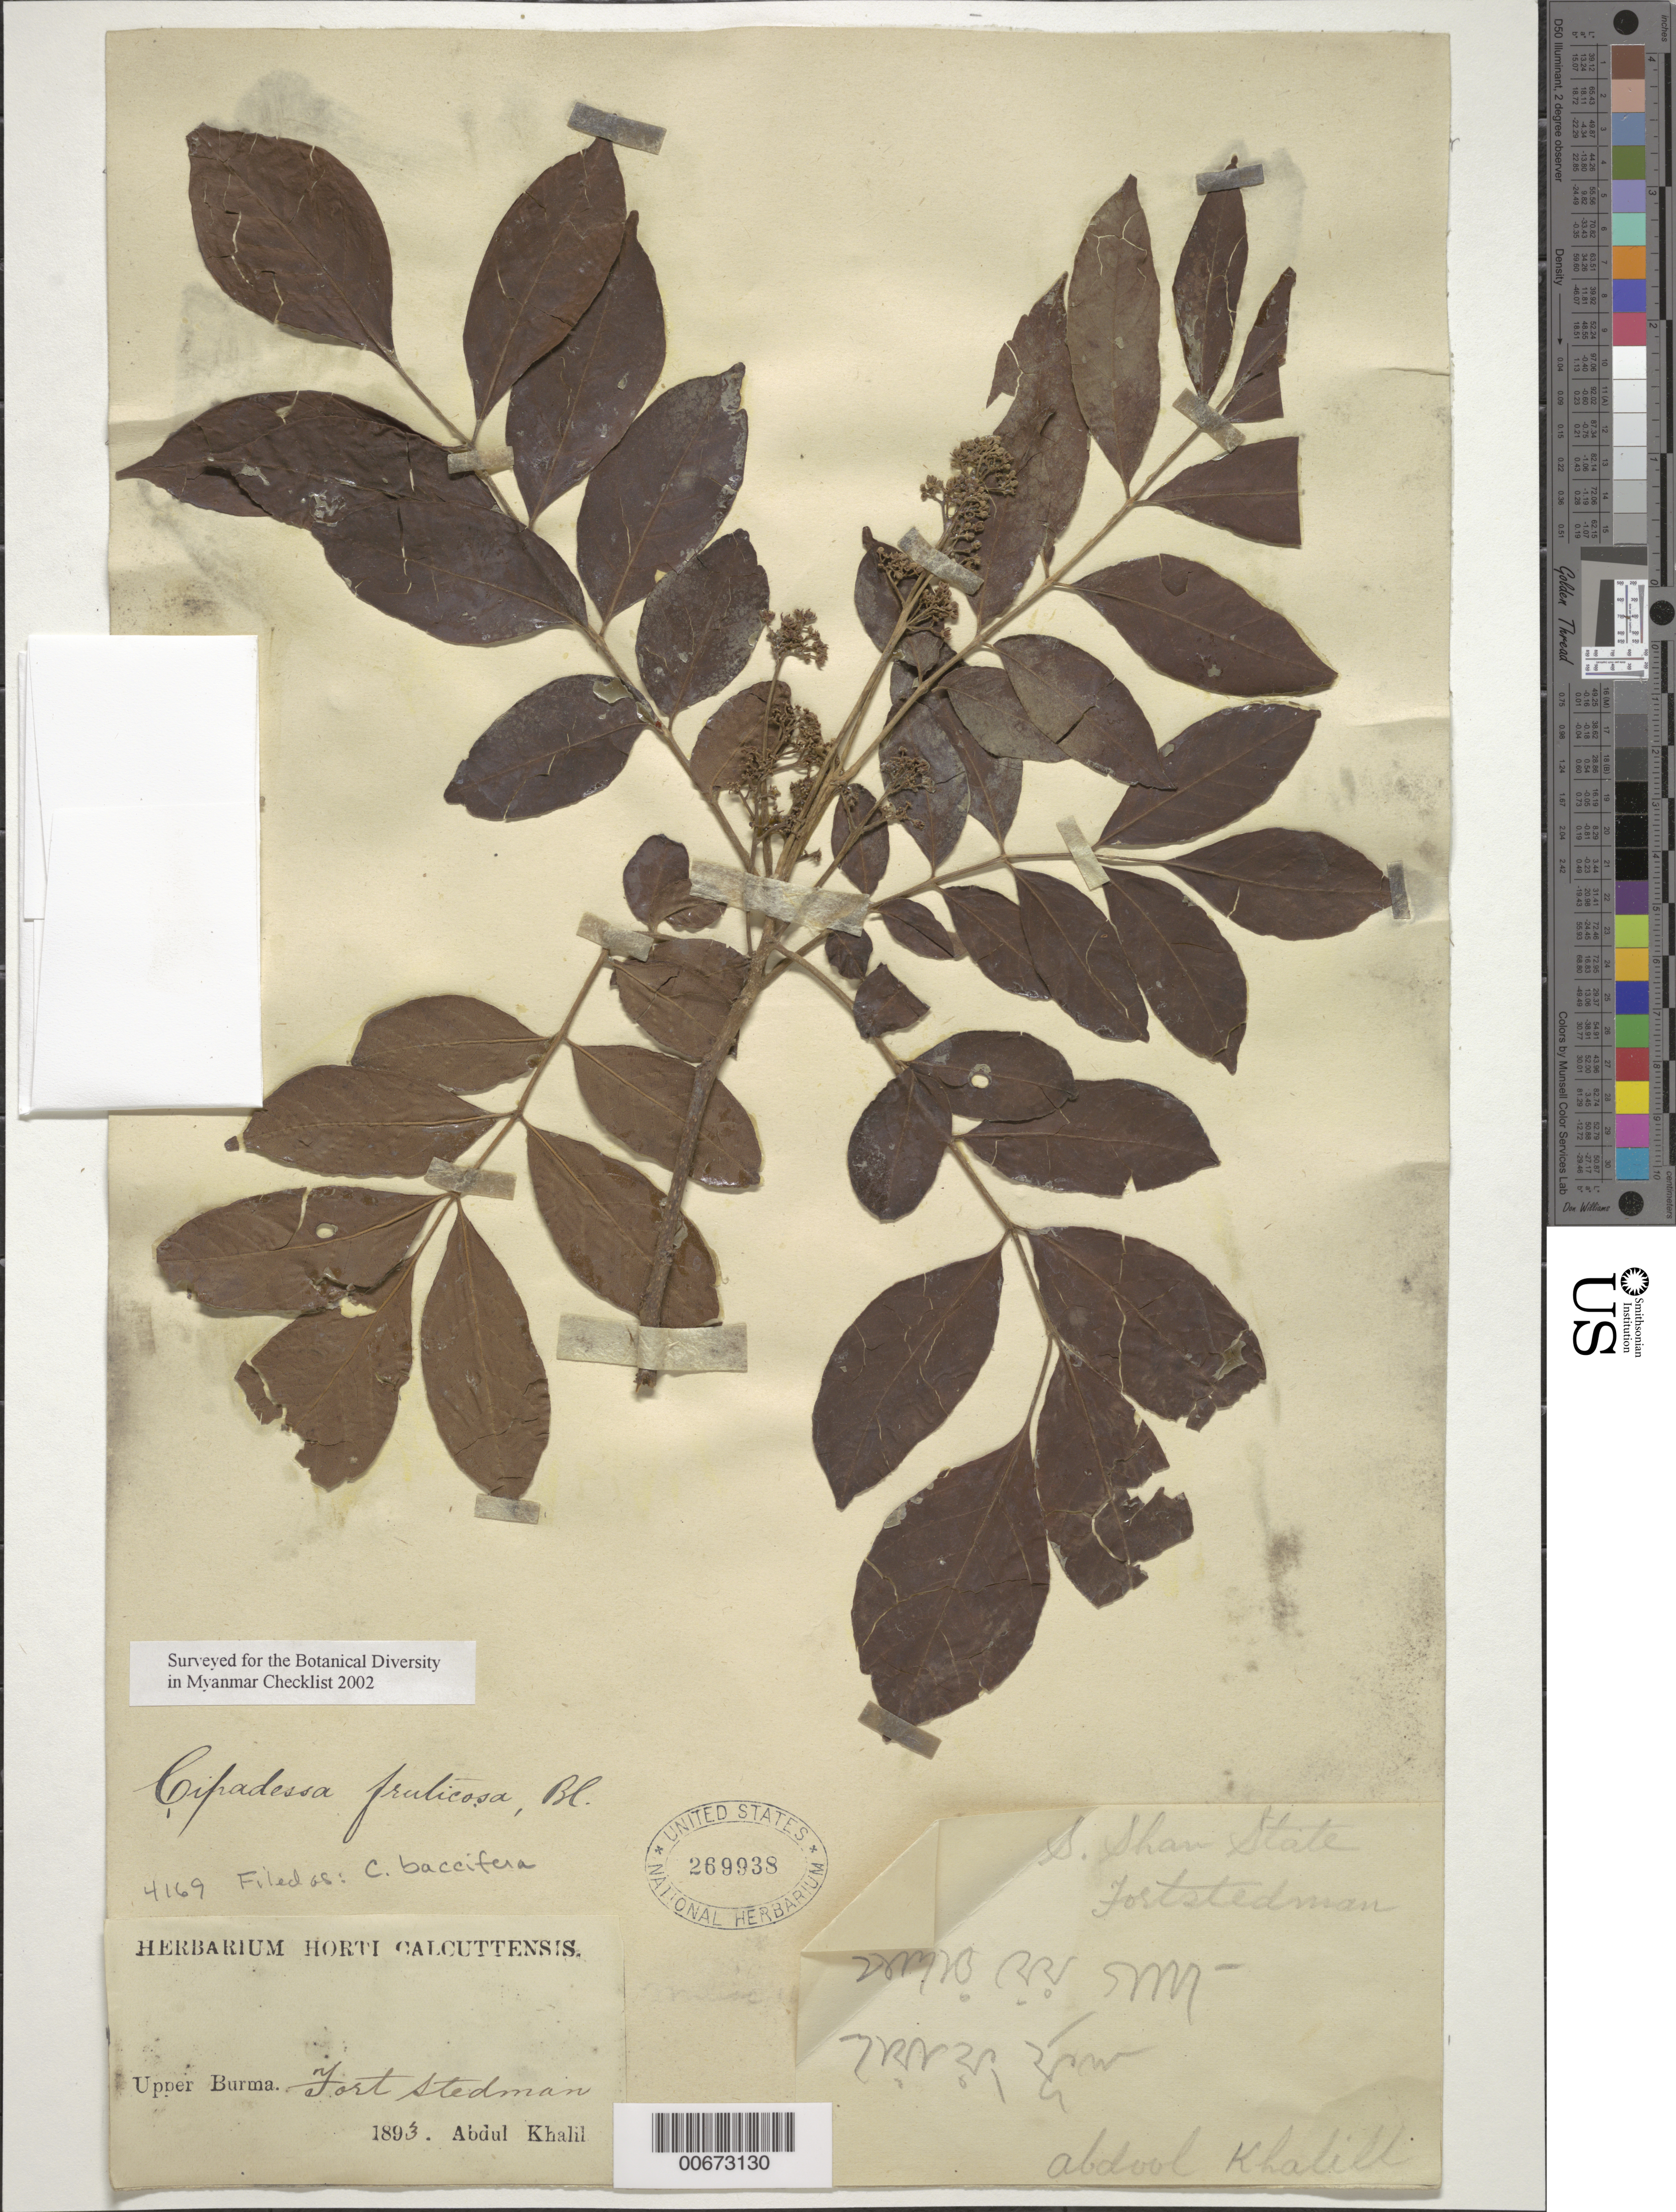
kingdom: Plantae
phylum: Tracheophyta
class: Magnoliopsida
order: Sapindales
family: Meliaceae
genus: Cipadessa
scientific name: Cipadessa baccifera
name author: Miq.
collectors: A. Khalil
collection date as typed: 1893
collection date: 1893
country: Myanmar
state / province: Shan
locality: Upper Burma, Fort Stedman.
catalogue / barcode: US 269938